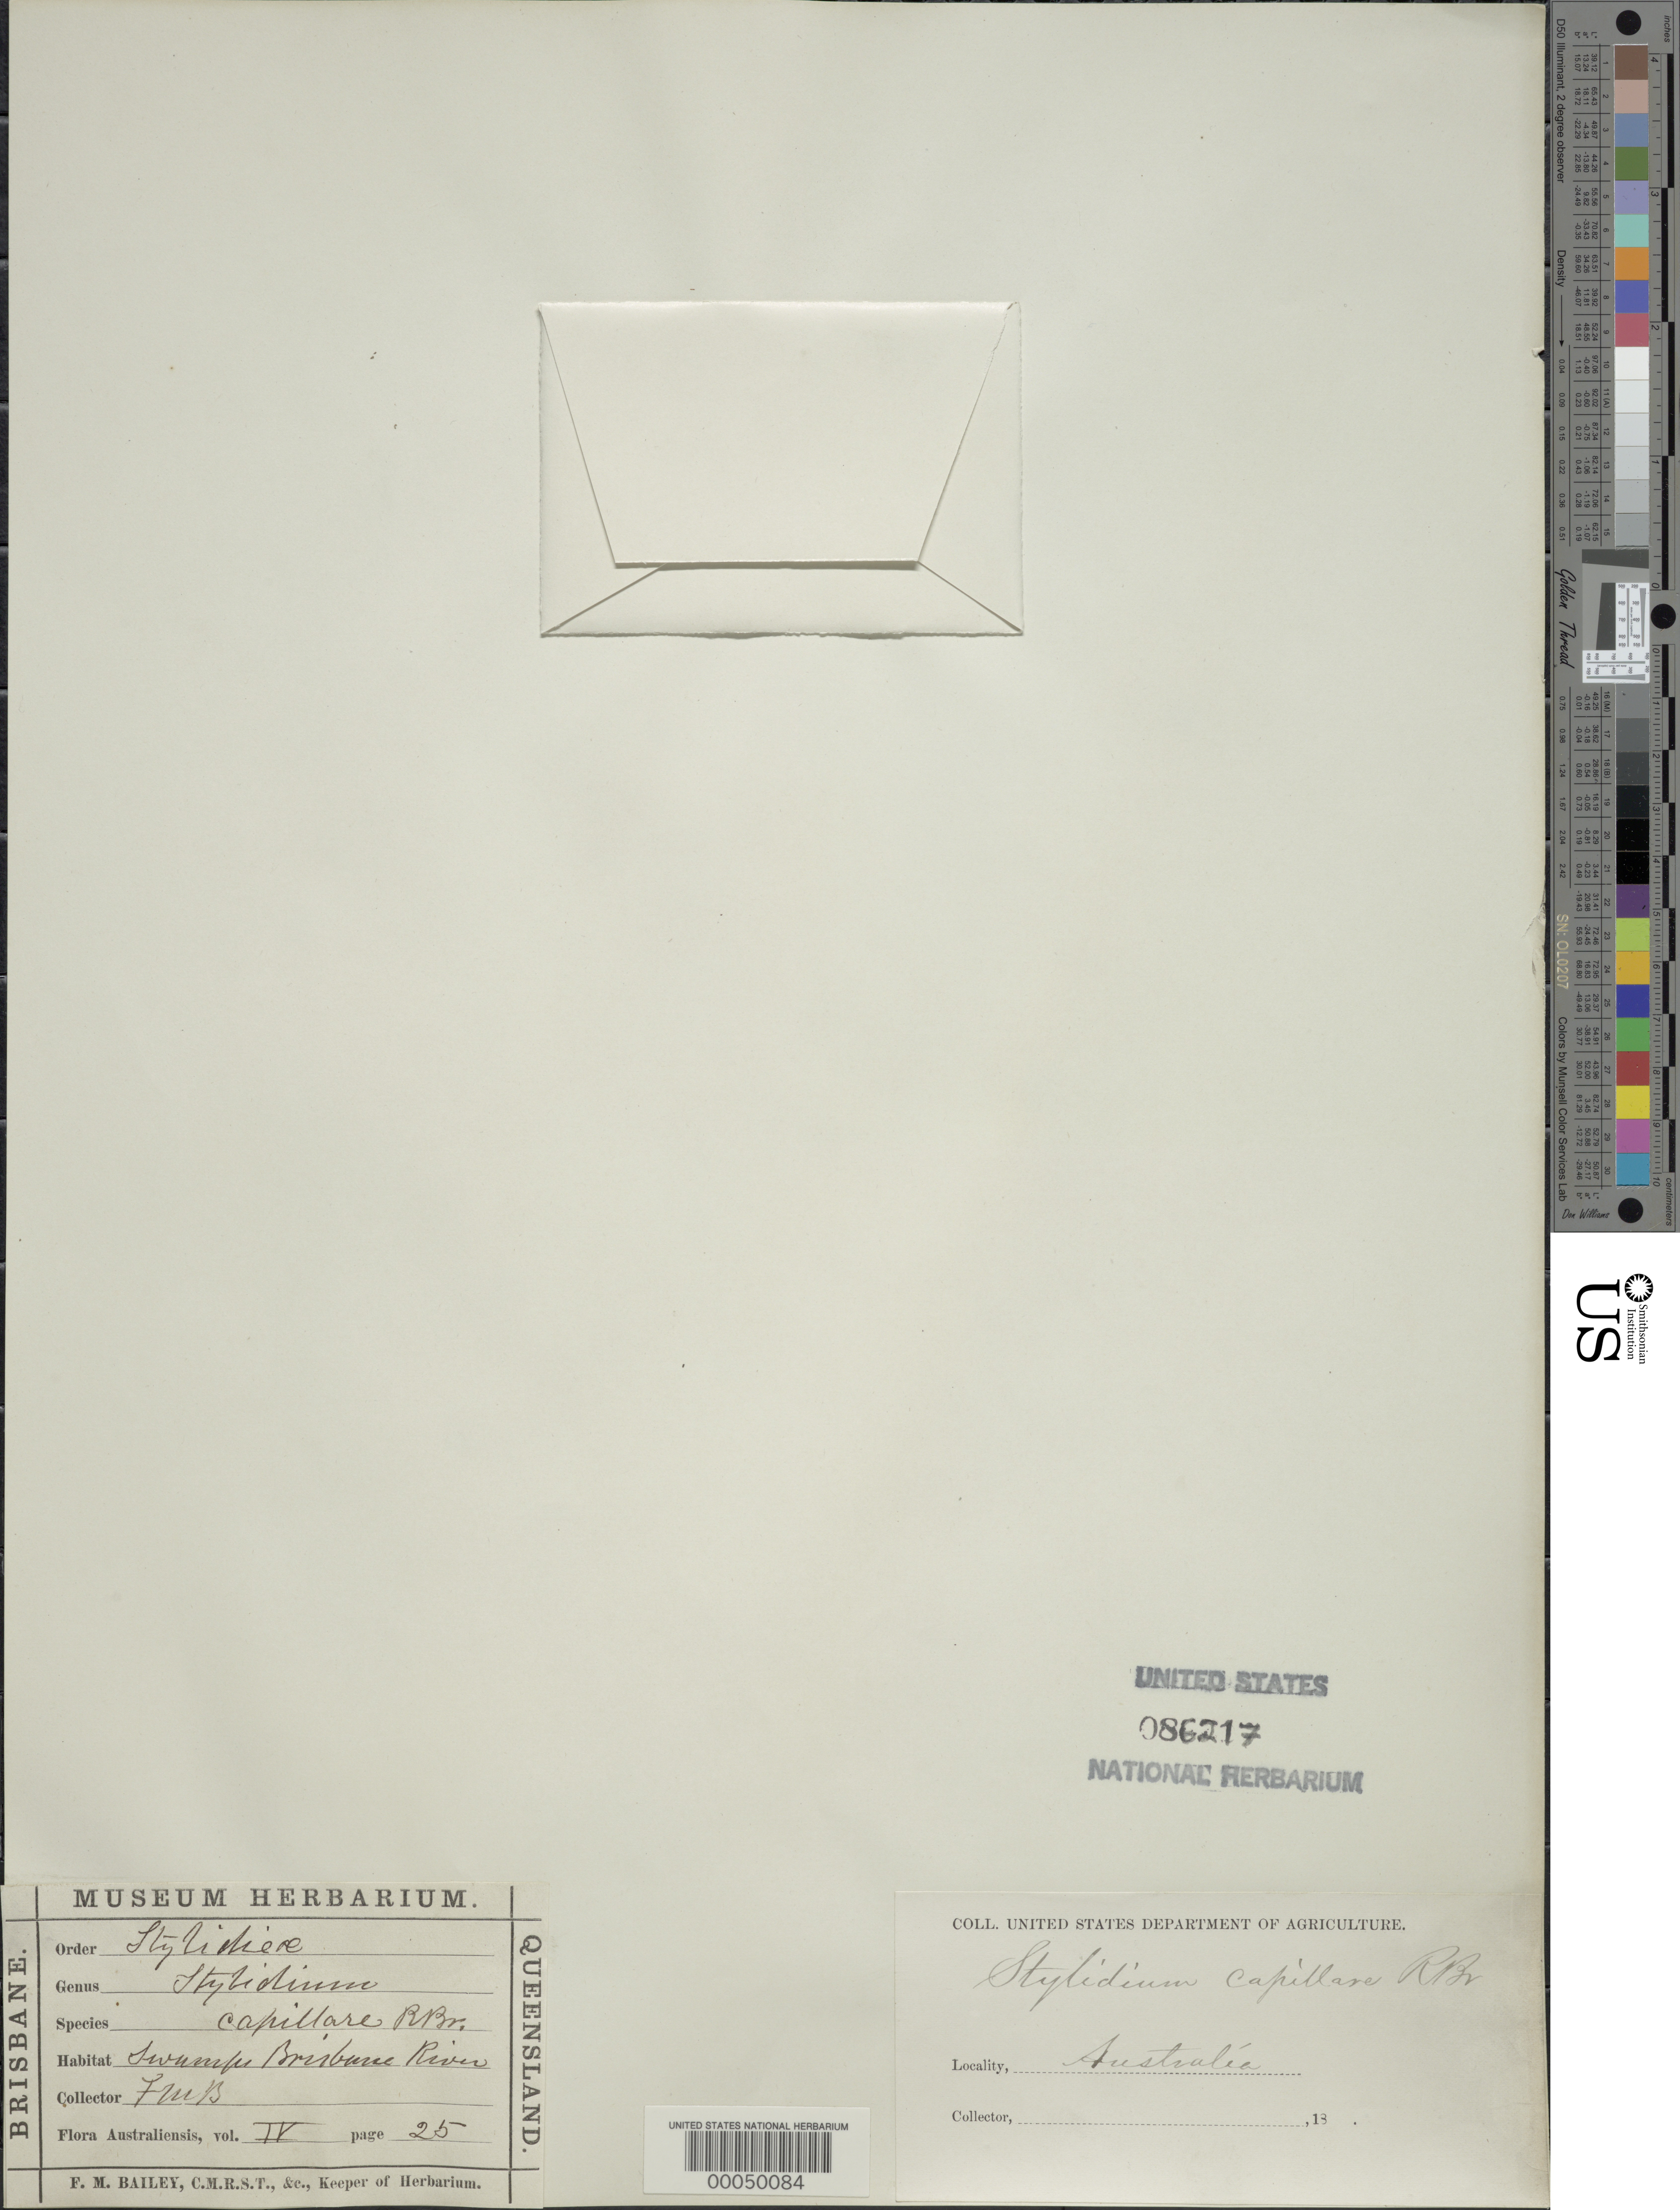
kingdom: Plantae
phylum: Tracheophyta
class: Magnoliopsida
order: Asterales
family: Stylidiaceae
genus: Stylidium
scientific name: Stylidium capillare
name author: R. Br.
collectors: F. M. Bailey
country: Australia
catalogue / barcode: US 86217